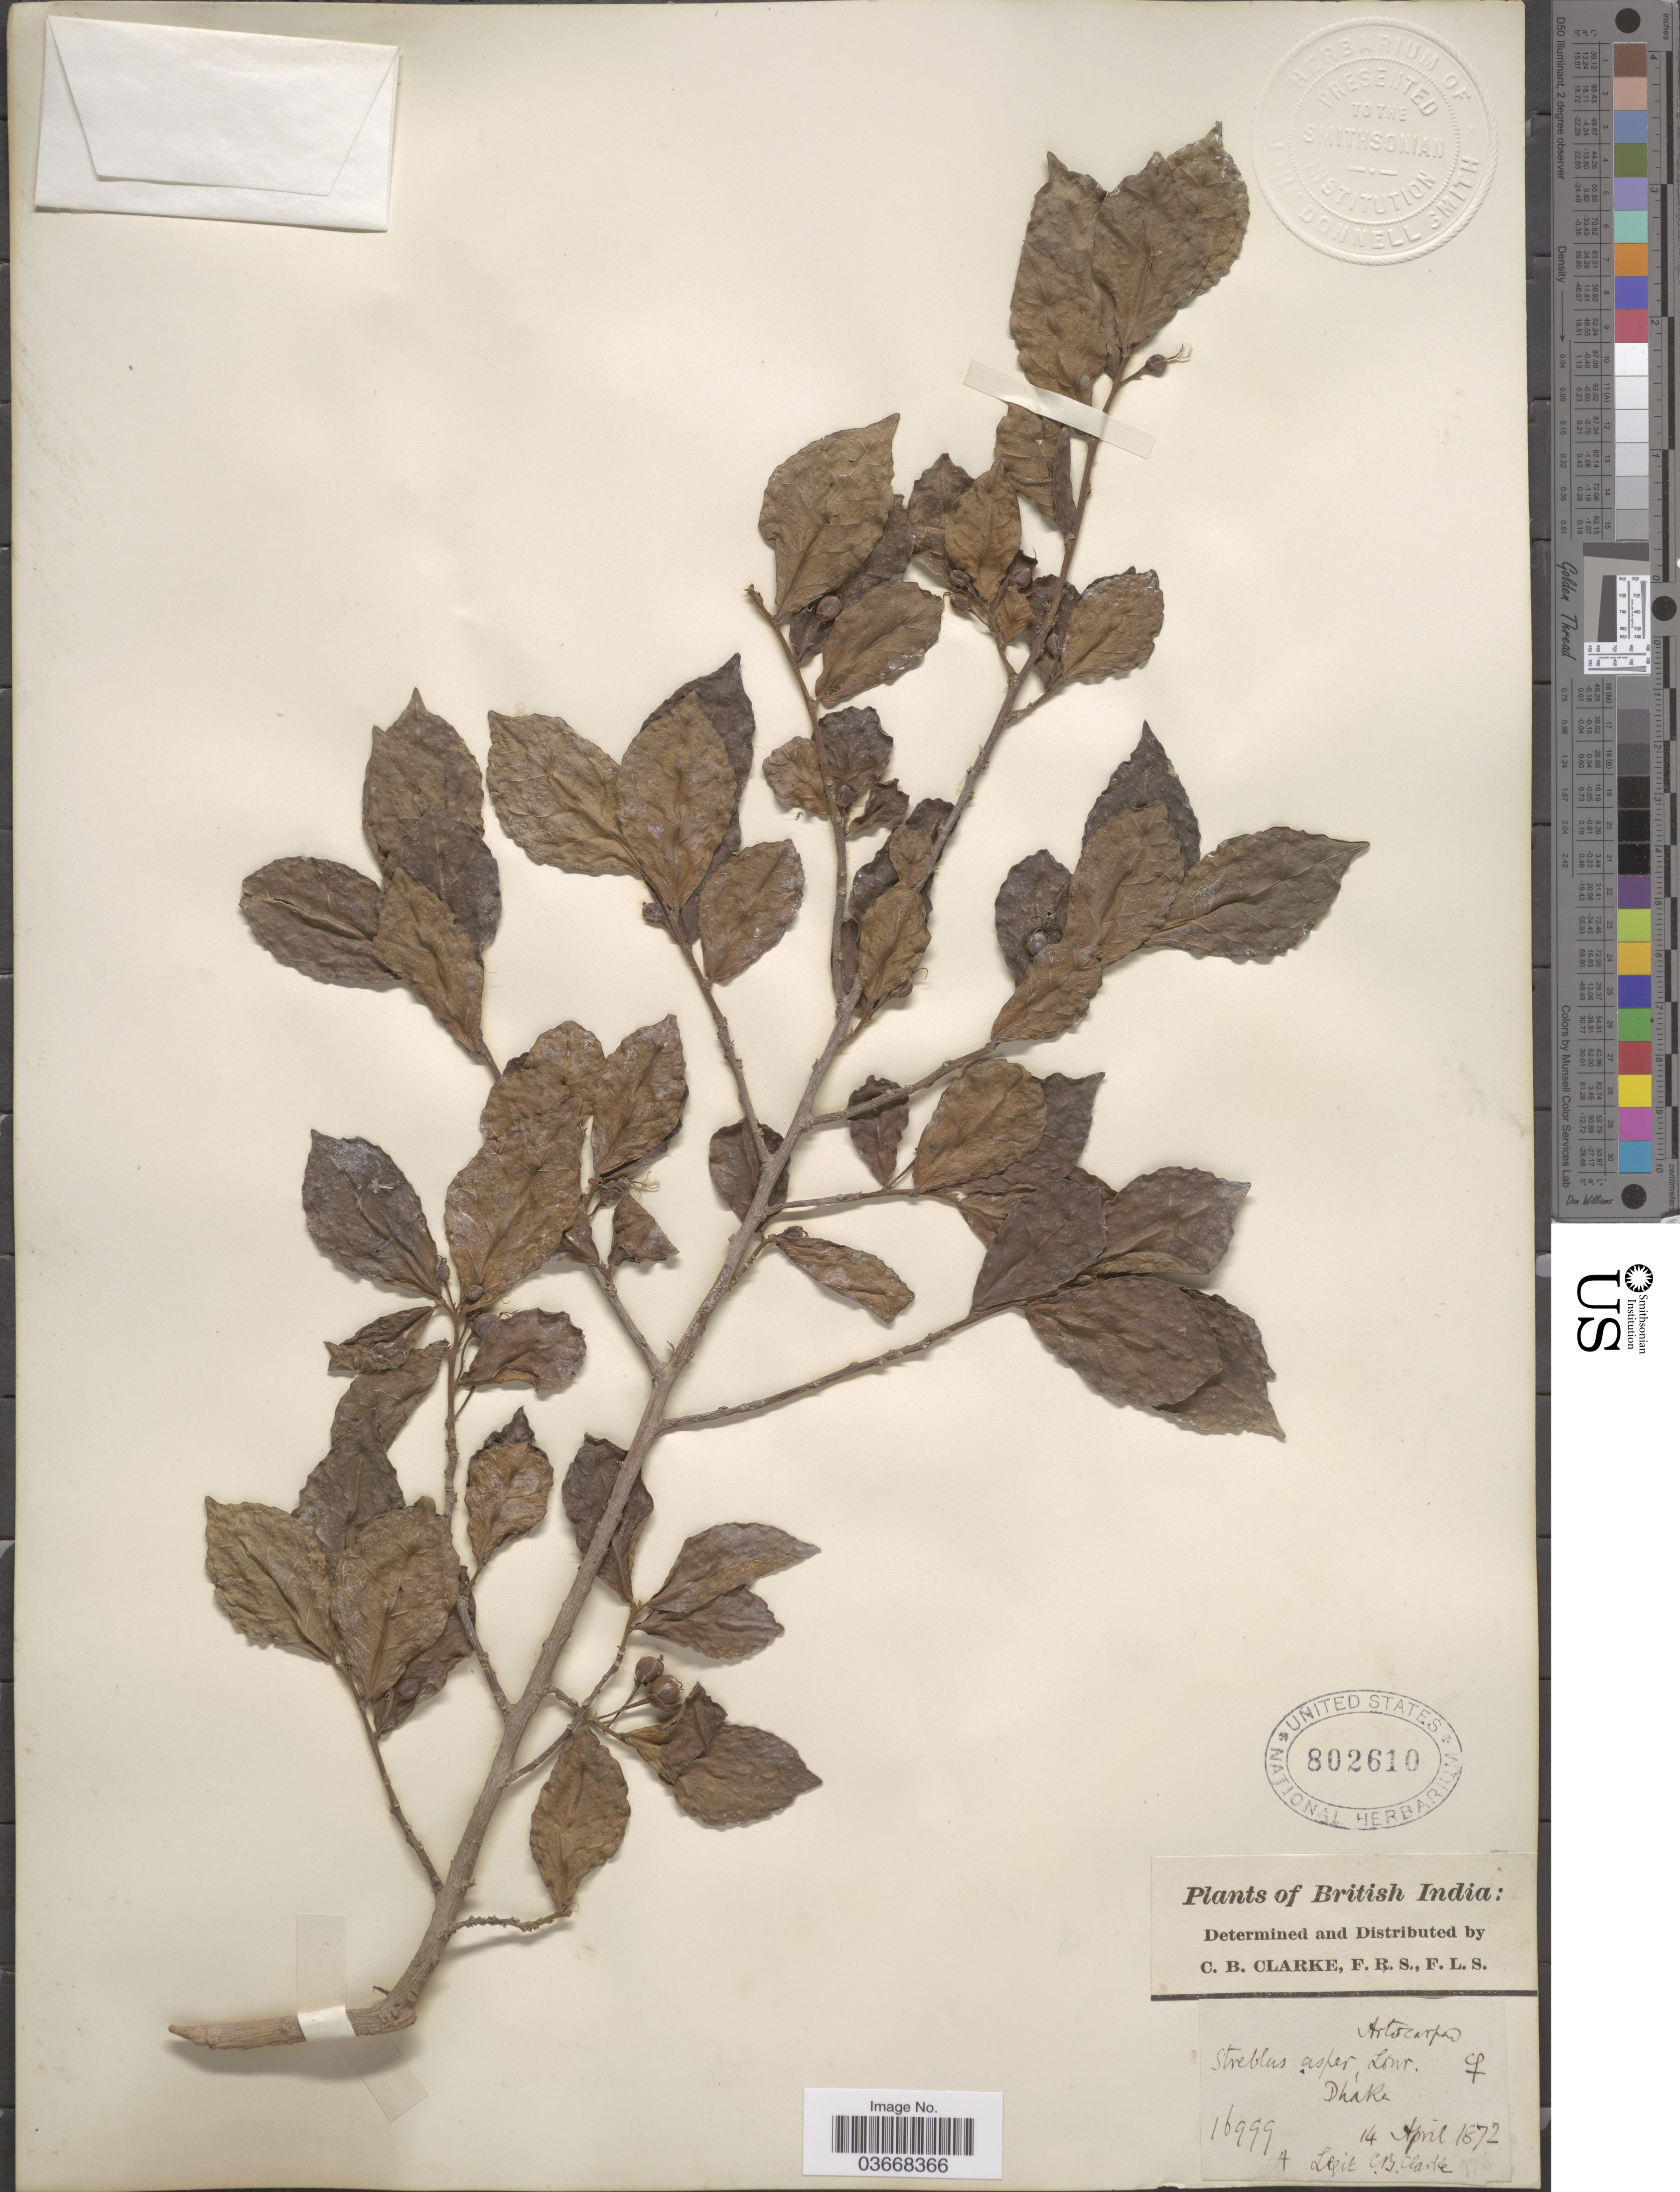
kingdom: Plantae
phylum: Tracheophyta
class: Magnoliopsida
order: Rosales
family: Moraceae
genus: Streblus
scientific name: Streblus asper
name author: Lour.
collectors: C. B. Clarke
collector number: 16999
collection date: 1872-04-14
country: Bangladesh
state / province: Dhaka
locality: British India.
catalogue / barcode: US 802610